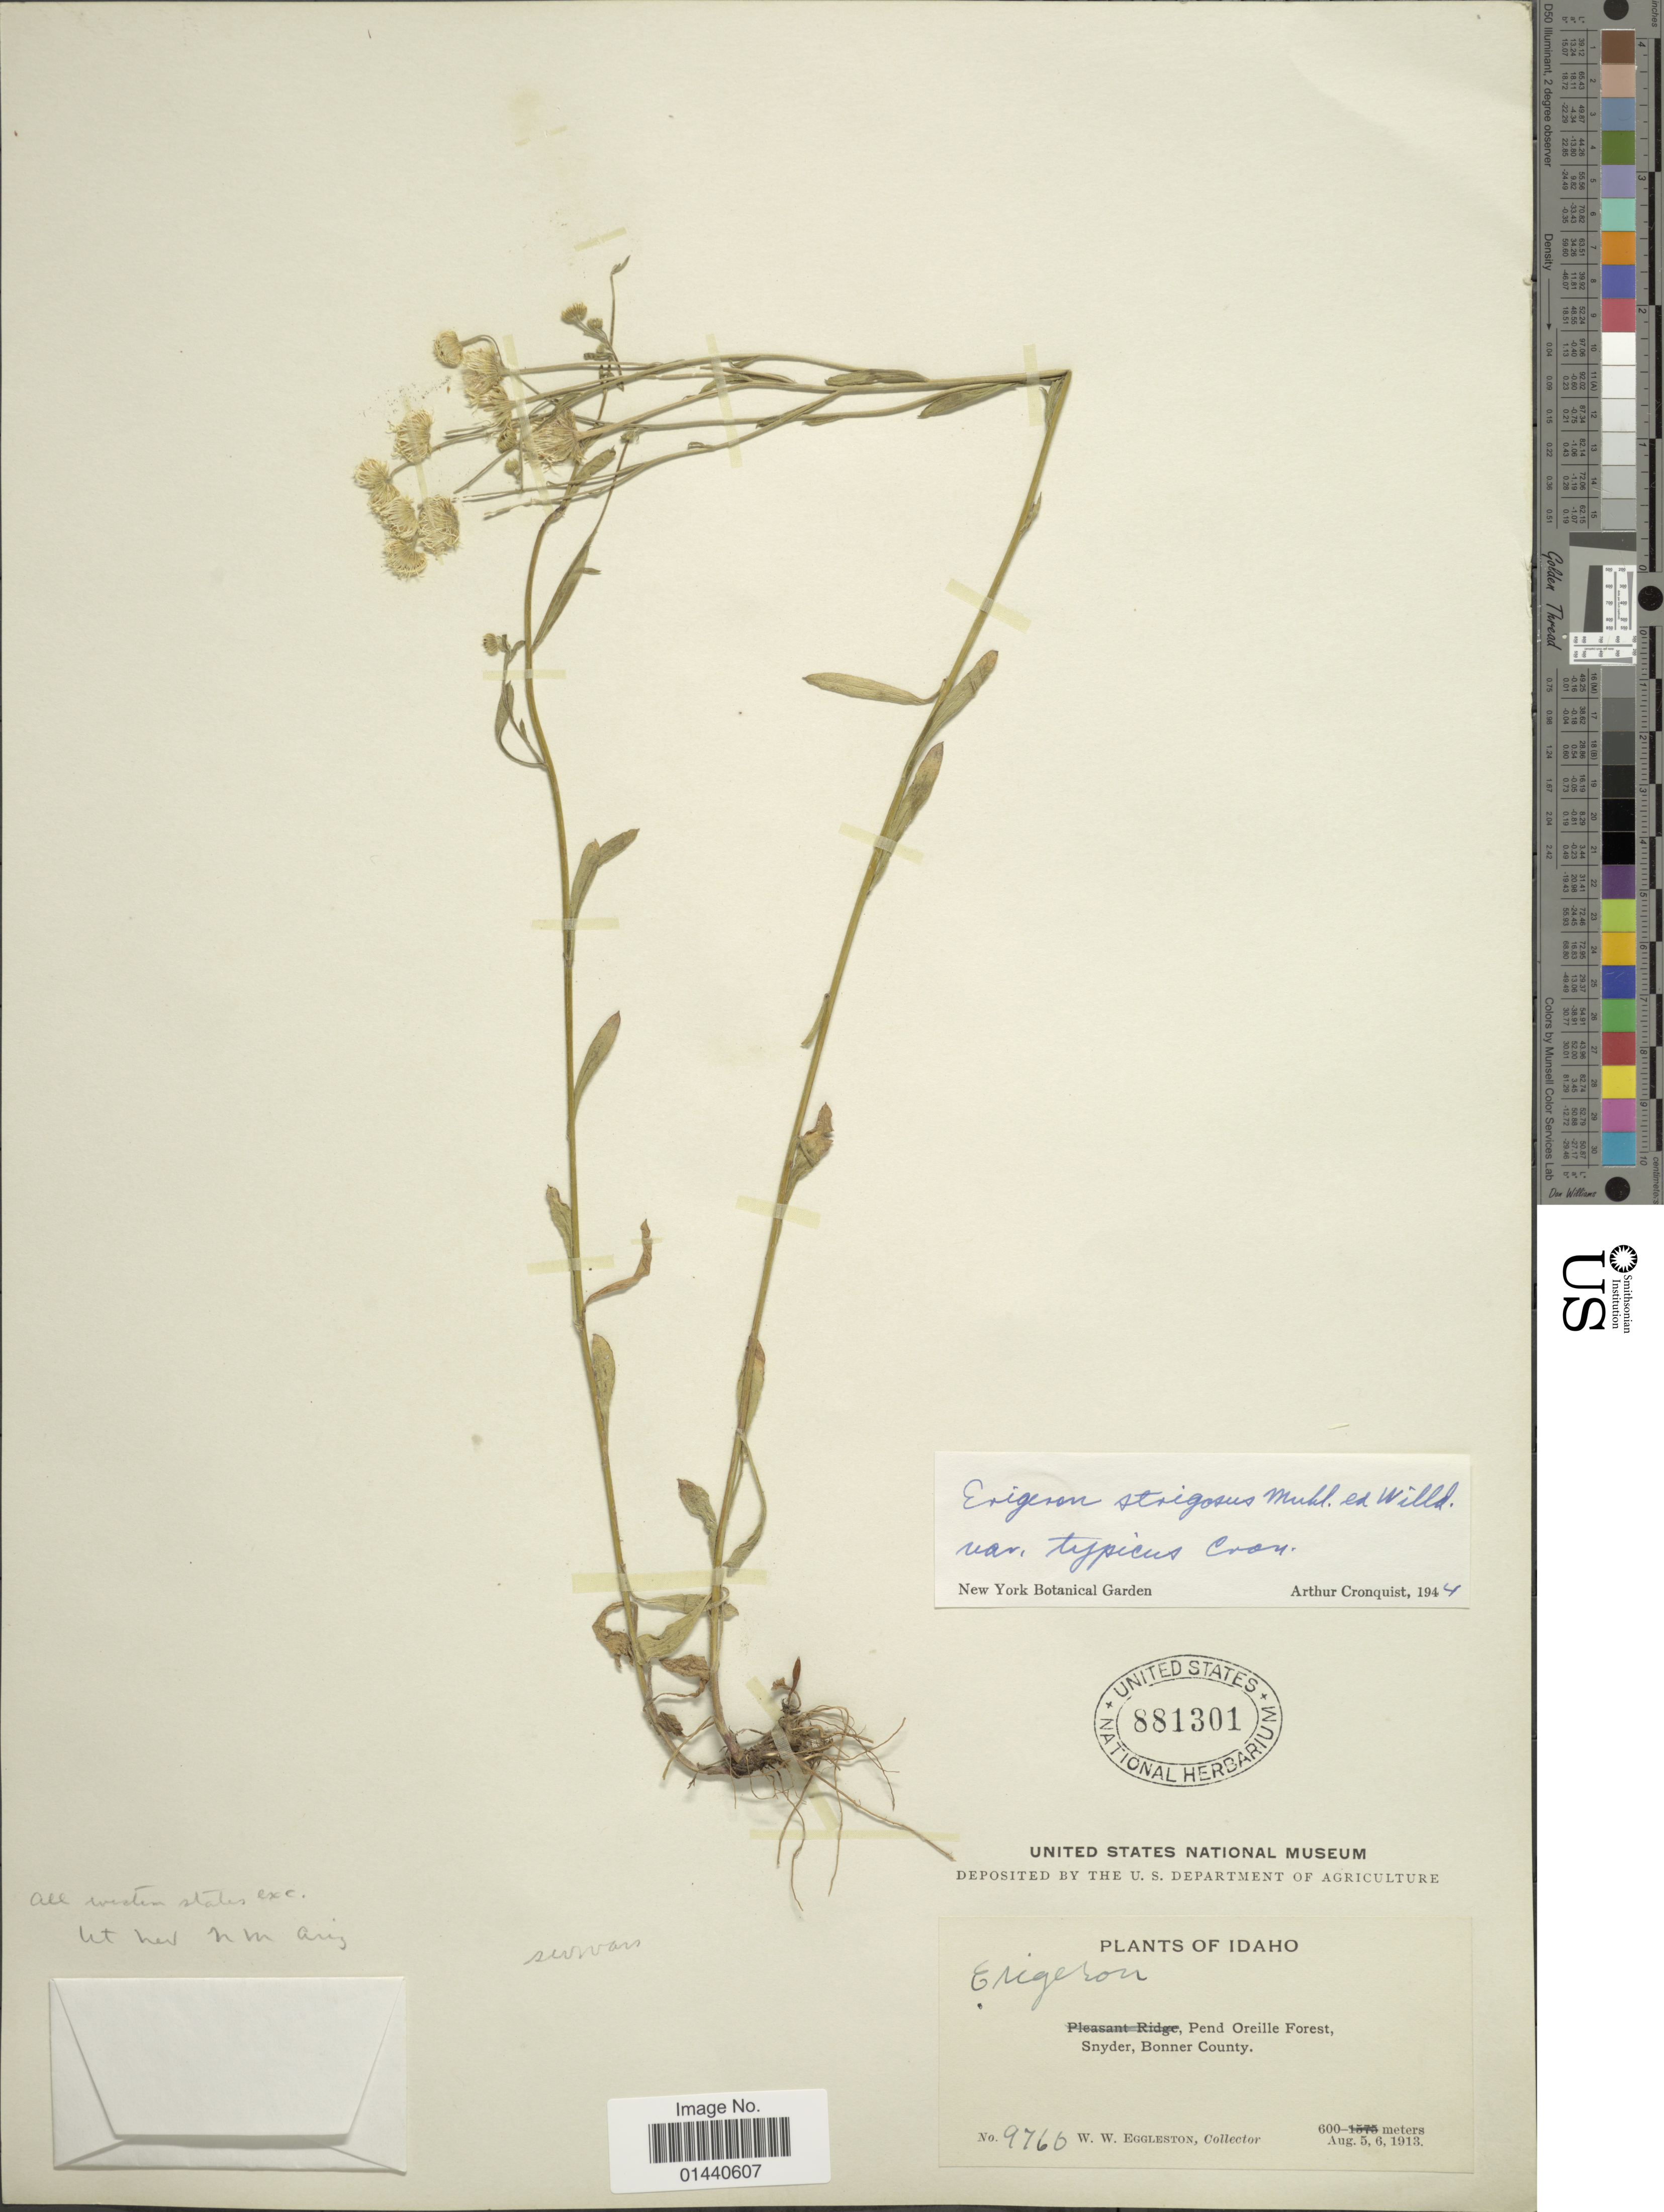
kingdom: Plantae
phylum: Tracheophyta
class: Magnoliopsida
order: Asterales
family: Asteraceae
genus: Erigeron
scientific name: Erigeron strigosus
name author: Muhl. ex Willd.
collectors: W. W. Eggleston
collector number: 9766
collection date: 1913-08-05/1913-08-06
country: United States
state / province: Idaho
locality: Pend Oreille Forest, Snyder, Bonner County.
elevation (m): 600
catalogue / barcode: US 881301